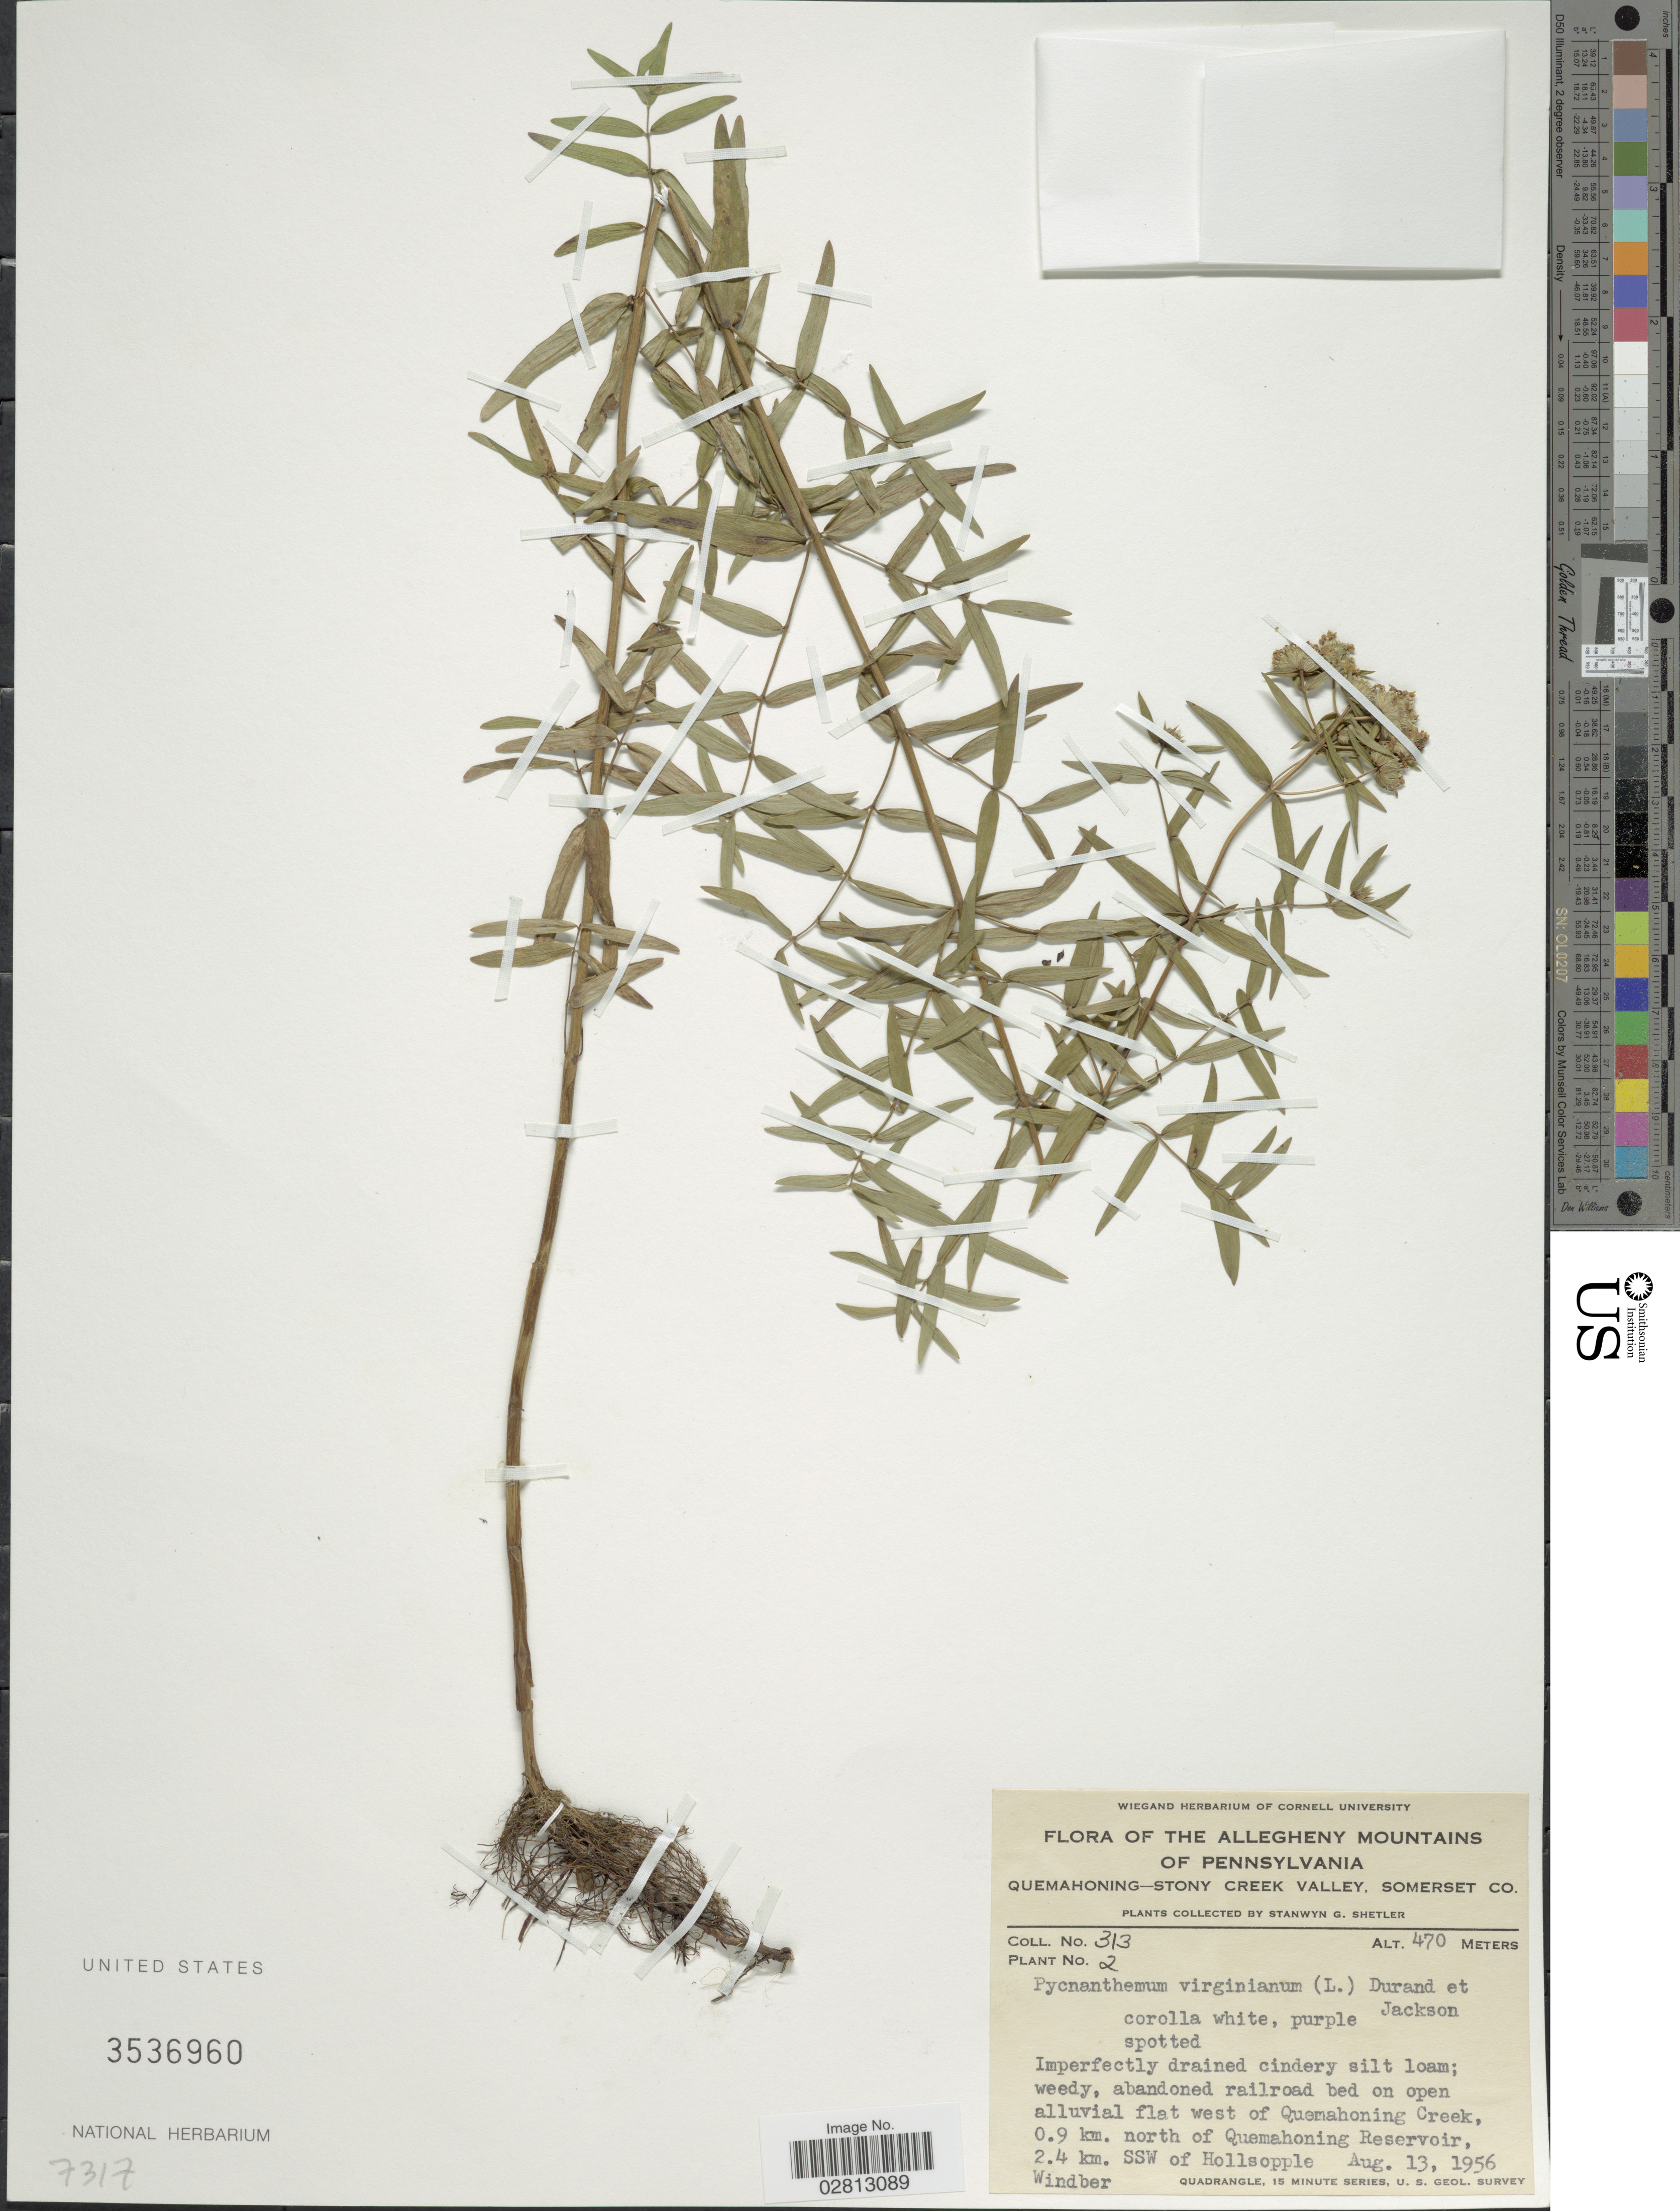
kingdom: Plantae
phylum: Tracheophyta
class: Magnoliopsida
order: Lamiales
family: Lamiaceae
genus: Pycnanthemum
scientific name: Pycnanthemum virginianum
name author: (L.) Durand & B.D. Jacks. ex B.L. Rob. & Fernald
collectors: S. Shetler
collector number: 313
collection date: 1956-08-13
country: United States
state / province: Pennsylvania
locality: Allegheny Mountains, Quemahoning-Stony Creek Valley, Somerset Co. Weedy, abandoned railroad bed on open alluvial flat west of Quemahoning Creek, 0.9 km. north of Quemahoning Reservoir, 2.4 km. SSW of Hollsopple. Windber.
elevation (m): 470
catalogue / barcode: US 3536960